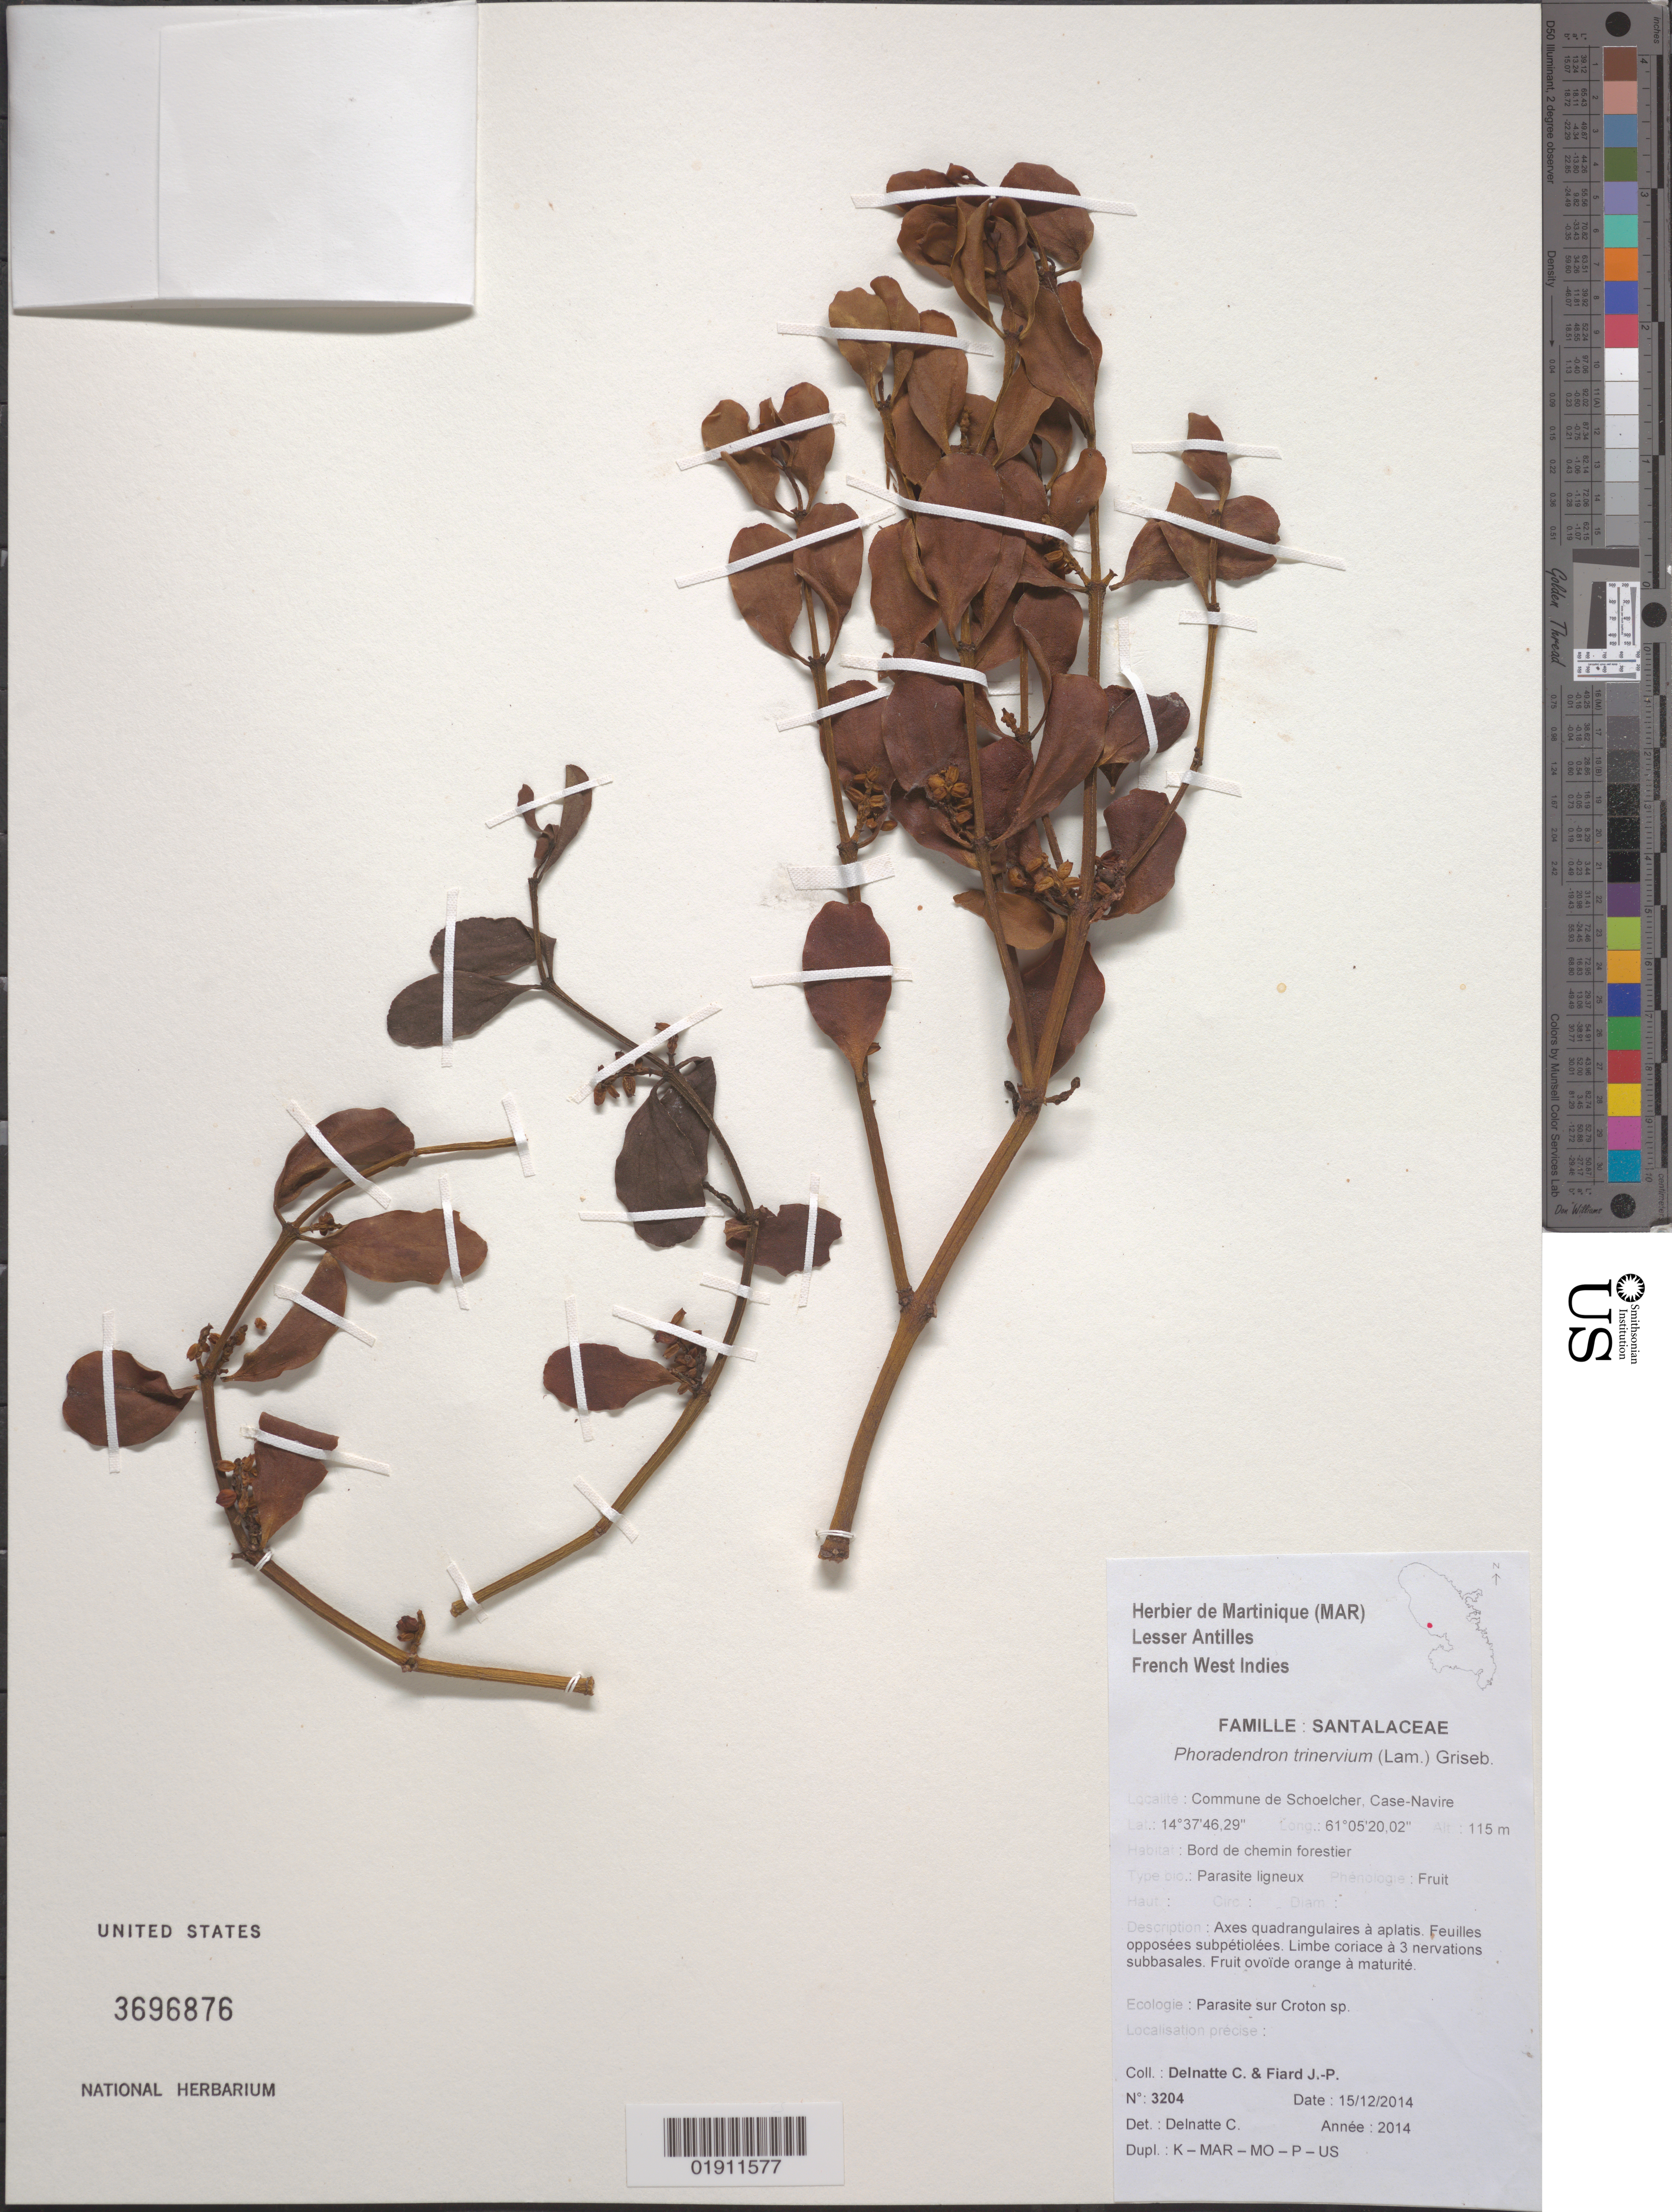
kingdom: Plantae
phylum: Tracheophyta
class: Magnoliopsida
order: Santalales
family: Viscaceae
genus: Phoradendron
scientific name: Phoradendron trinervium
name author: (Lam.) Griseb.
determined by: Delnatte, C.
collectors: C. Delnatte & S. Saint-Aime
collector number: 3204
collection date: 2014-12-15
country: Martinique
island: Martinique I.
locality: Commune de Schoelcher, Case-Navire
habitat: Bord de chemin forestière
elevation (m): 115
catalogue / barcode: US 3696876